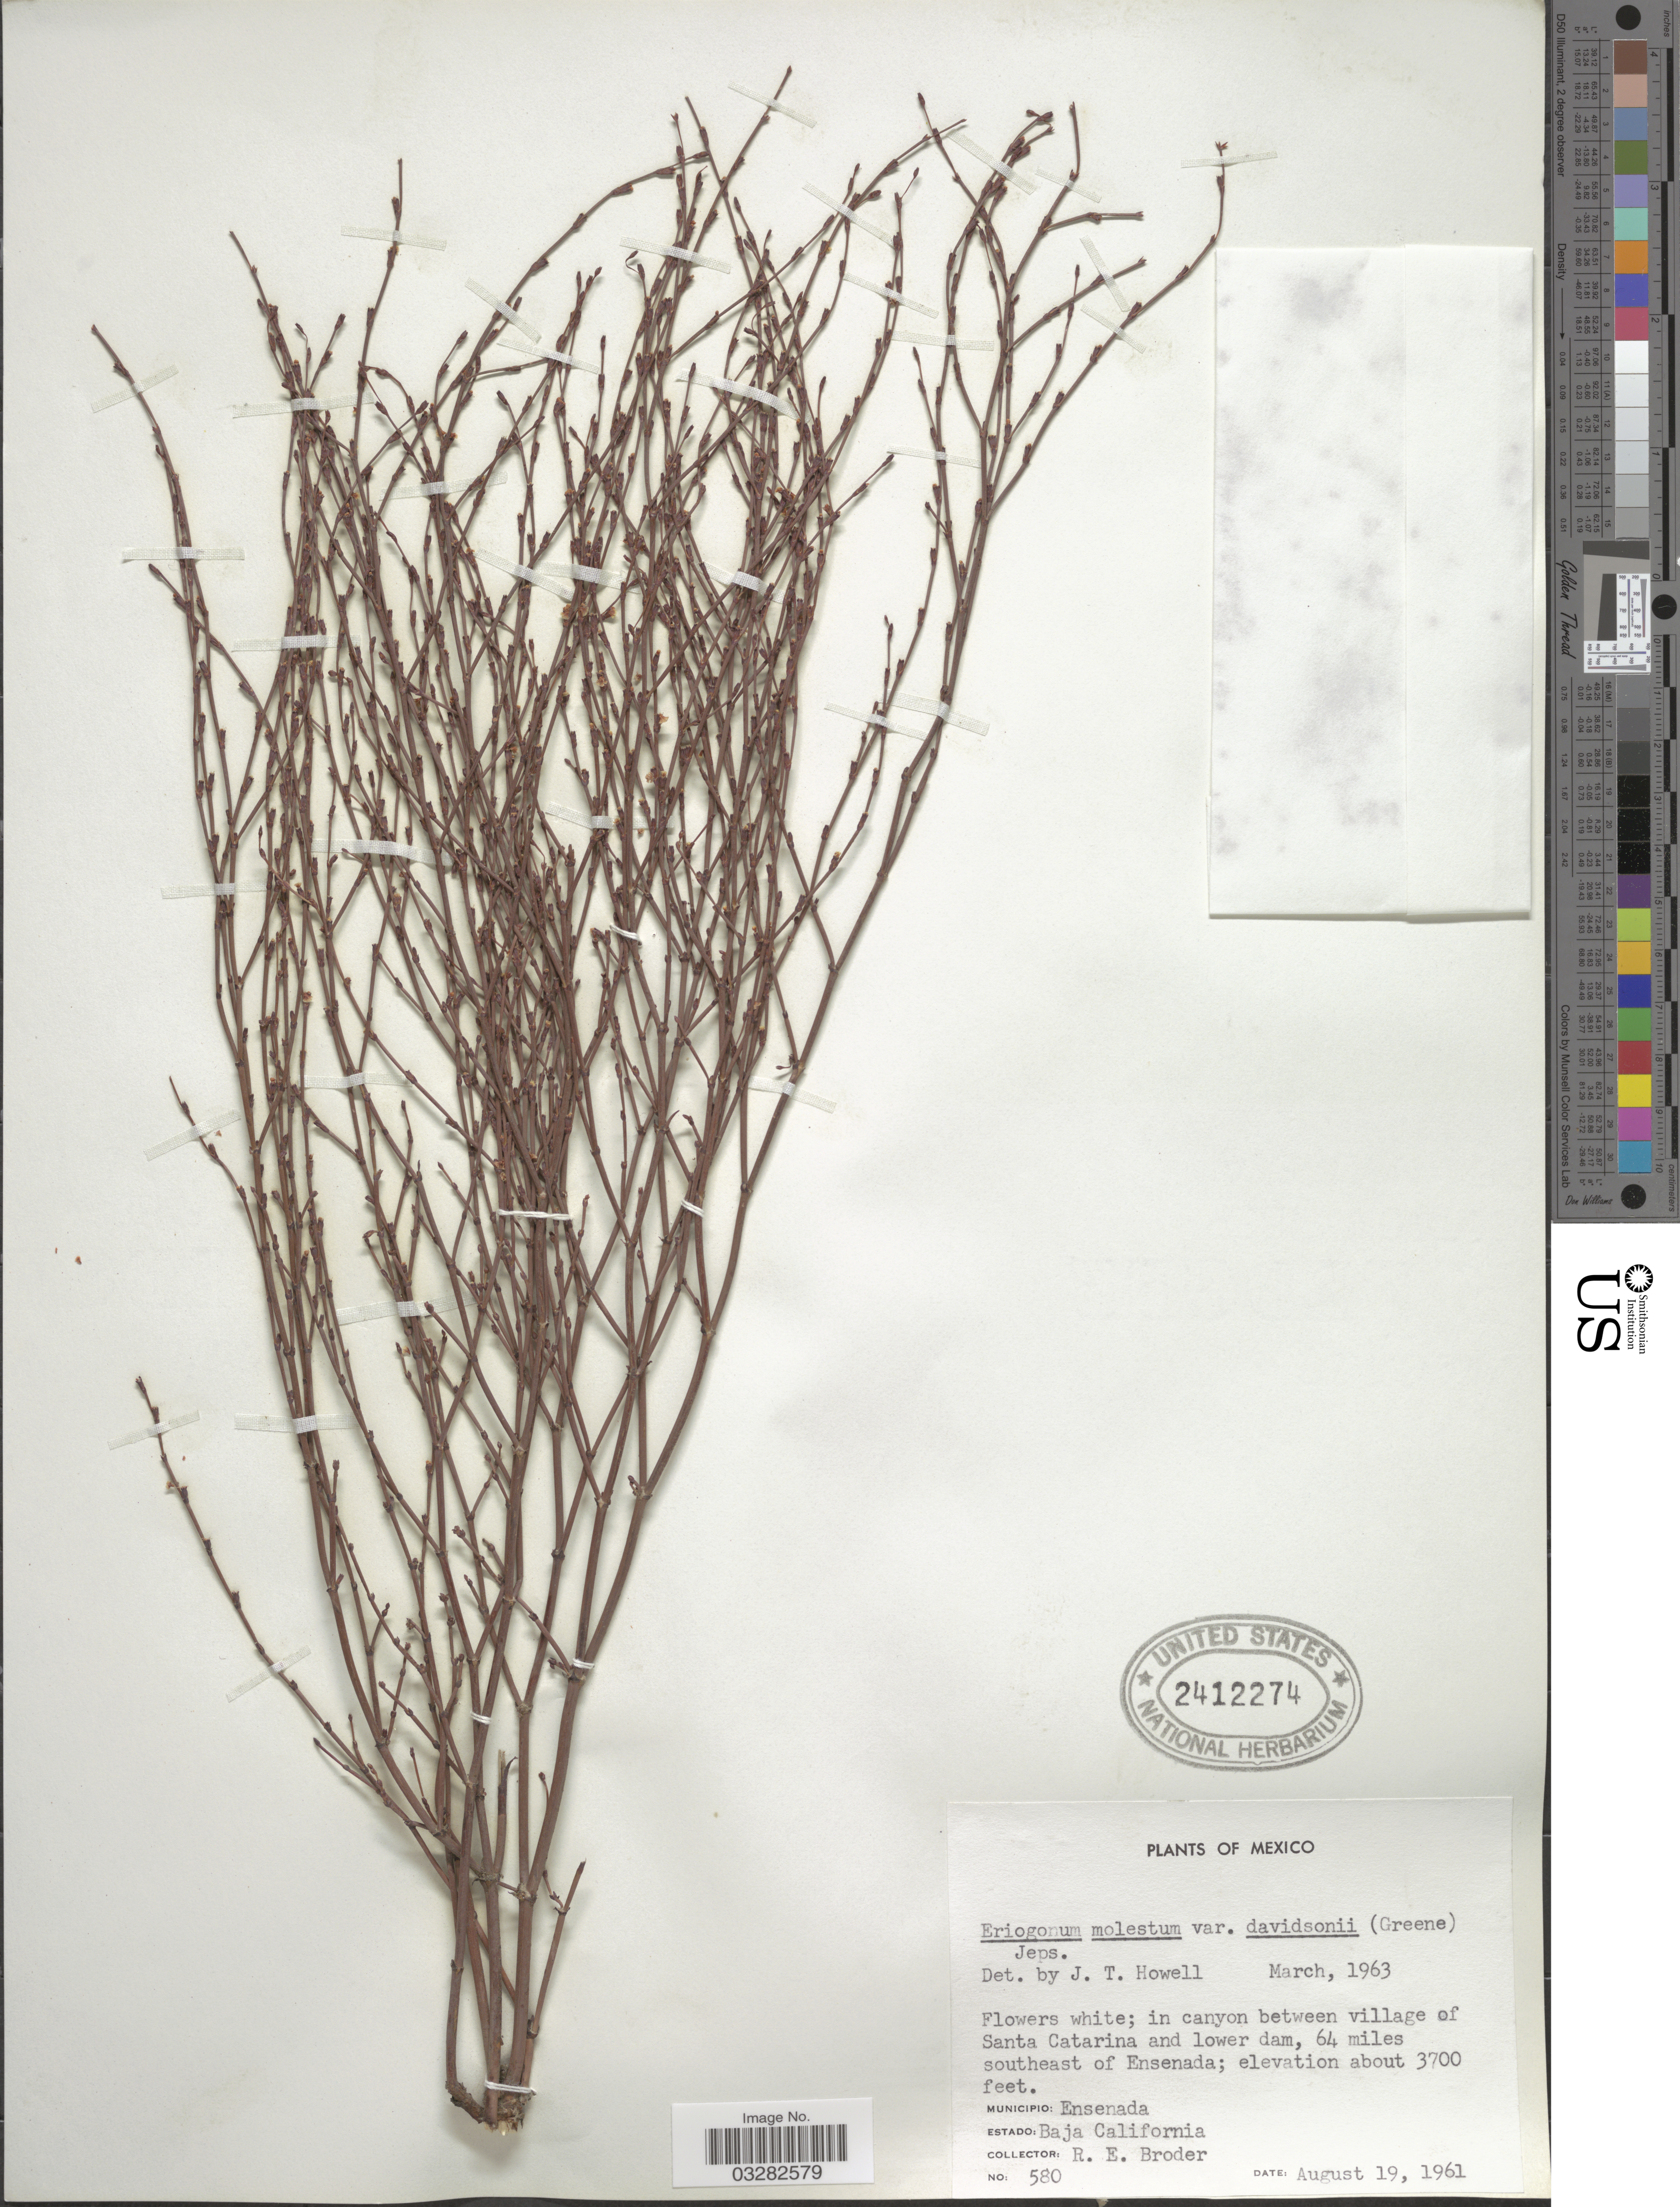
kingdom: Plantae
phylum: Tracheophyta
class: Magnoliopsida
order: Caryophyllales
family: Polygonaceae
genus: Eriogonum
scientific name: Eriogonum davidsonii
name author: Greene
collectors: R. Broder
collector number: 580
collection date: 1961-08-19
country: Mexico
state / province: Baja California Norte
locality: In canyon between village of Santa Catarina and lower dam, 64 miles southeast of Ensenada. Municipio Ensenada.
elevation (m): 1128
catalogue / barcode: US 2412274